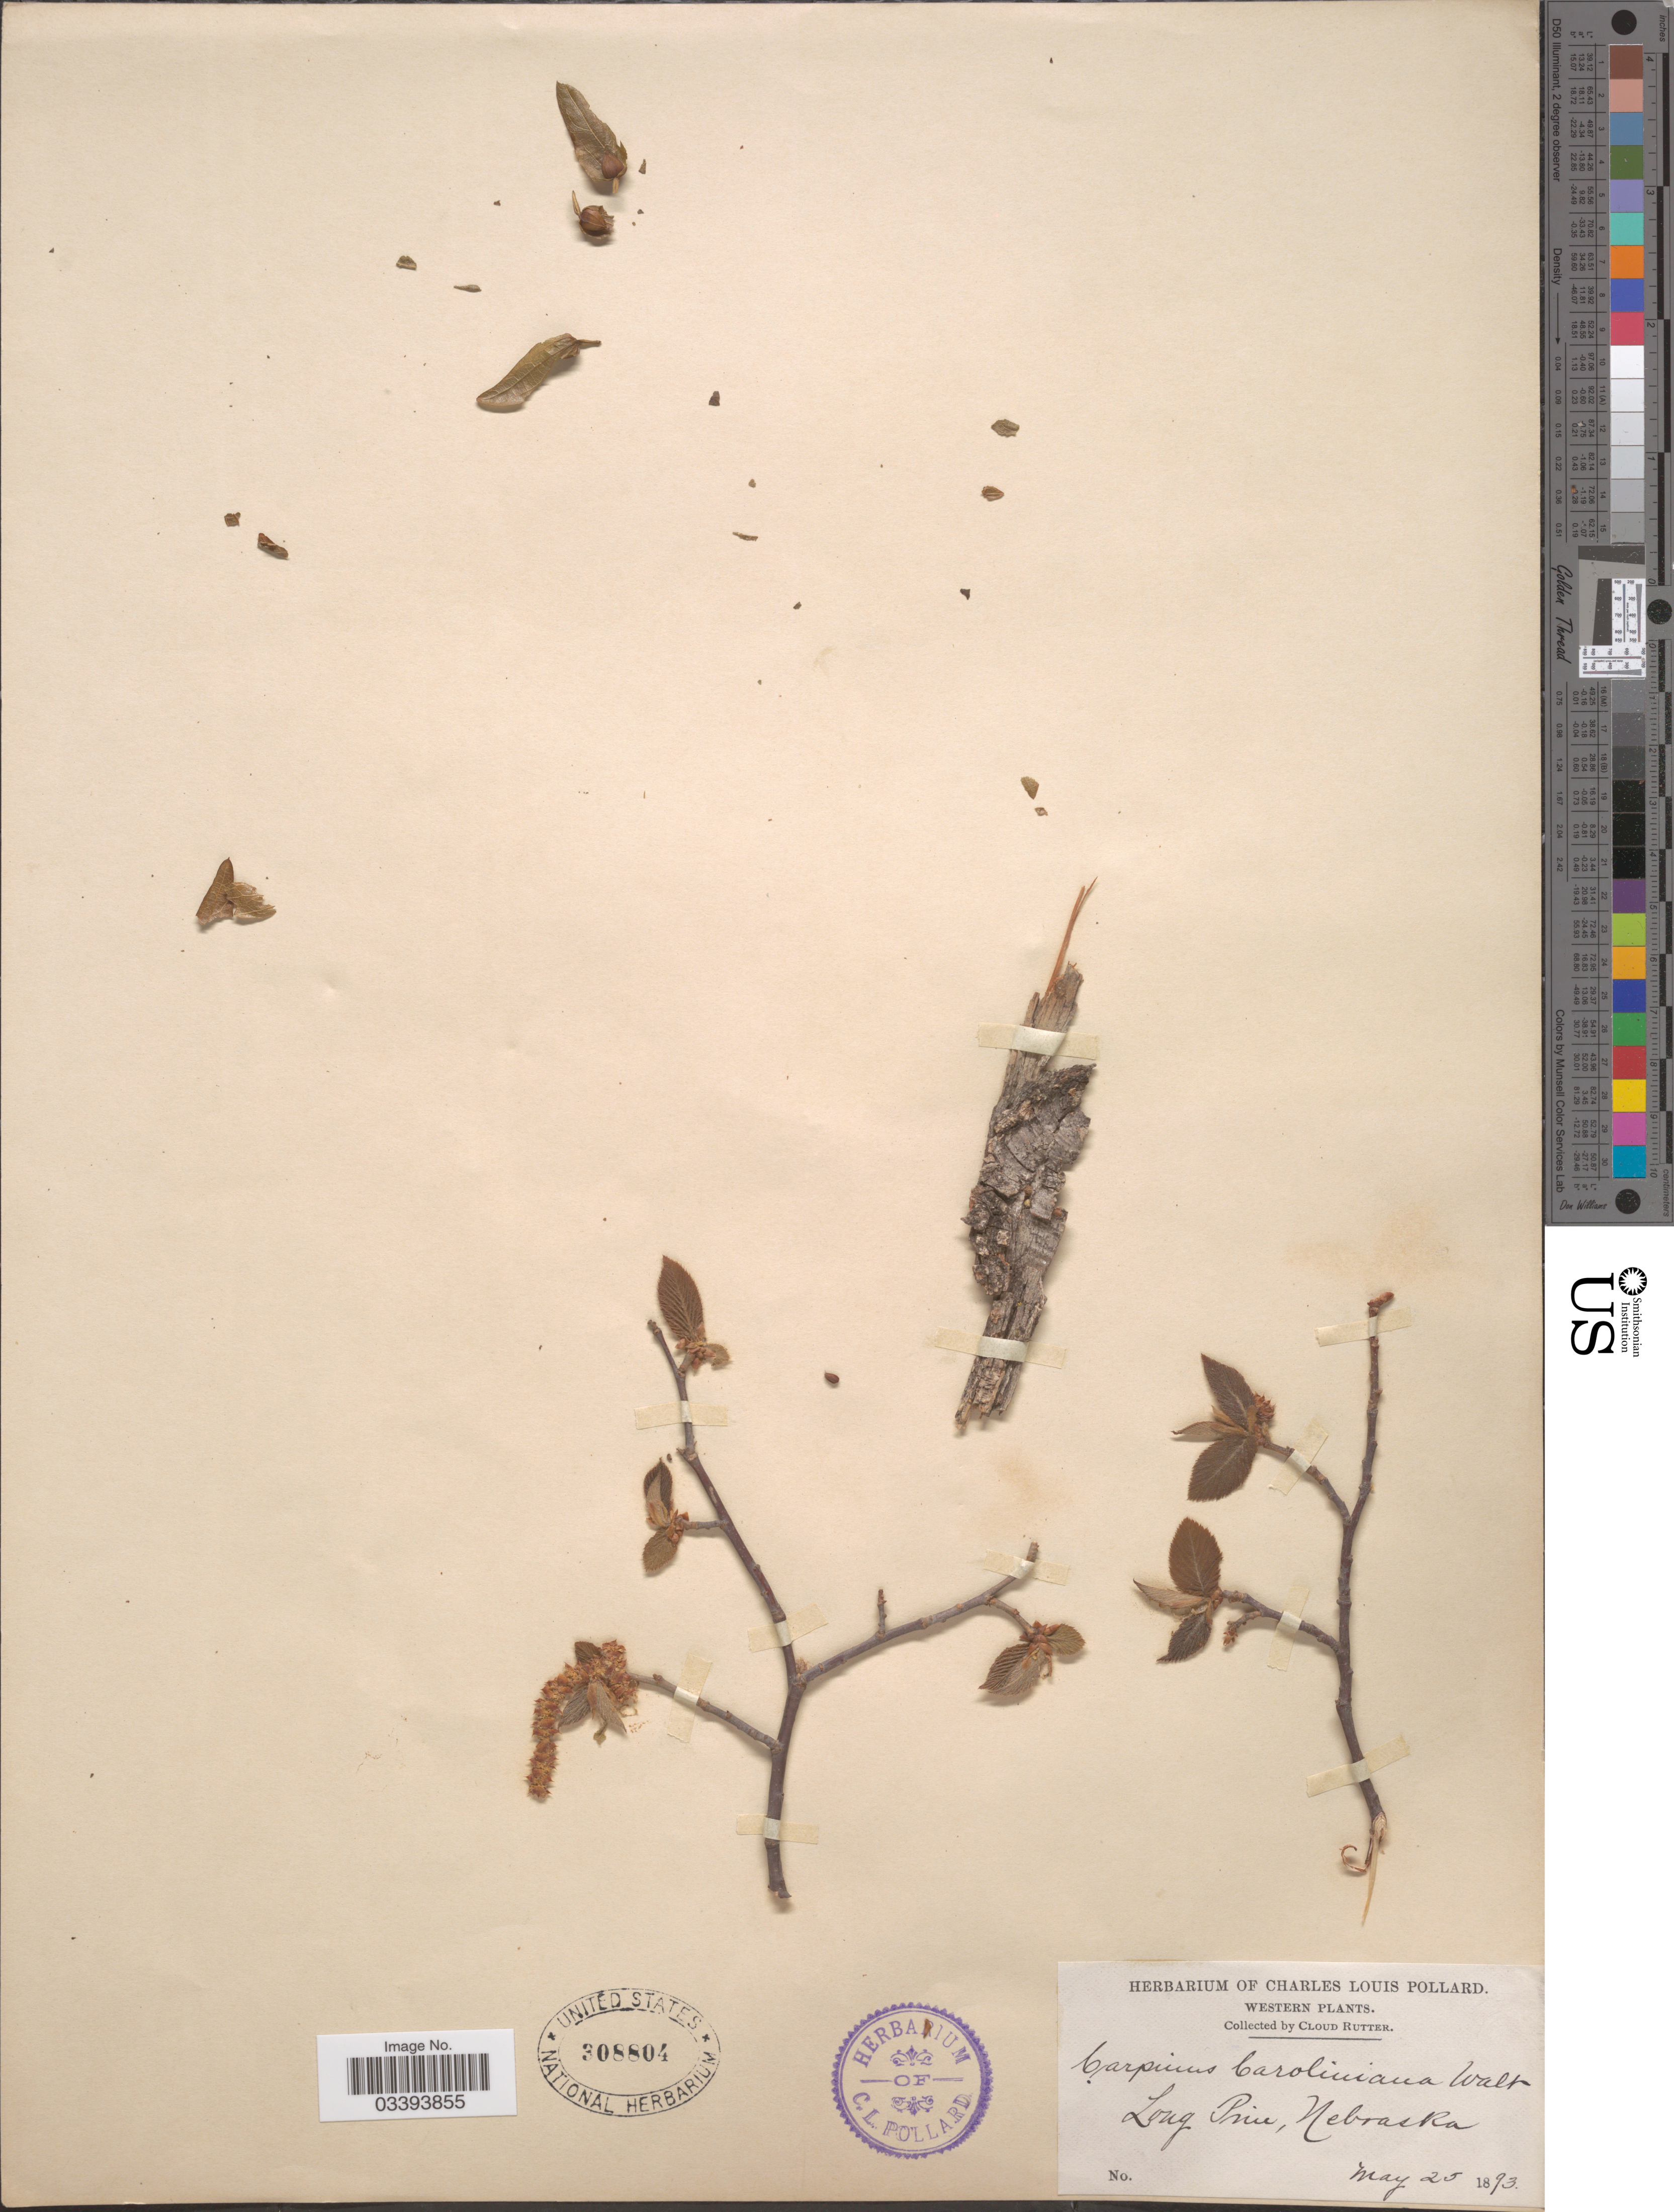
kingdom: Plantae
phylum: Tracheophyta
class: Magnoliopsida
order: Fagales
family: Betulaceae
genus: Carpinus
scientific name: Carpinus caroliniana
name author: Walter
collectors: C. Rutter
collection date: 1893-05-25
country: United States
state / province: Nebraska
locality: Western. Long Pine.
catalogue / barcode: US 308804